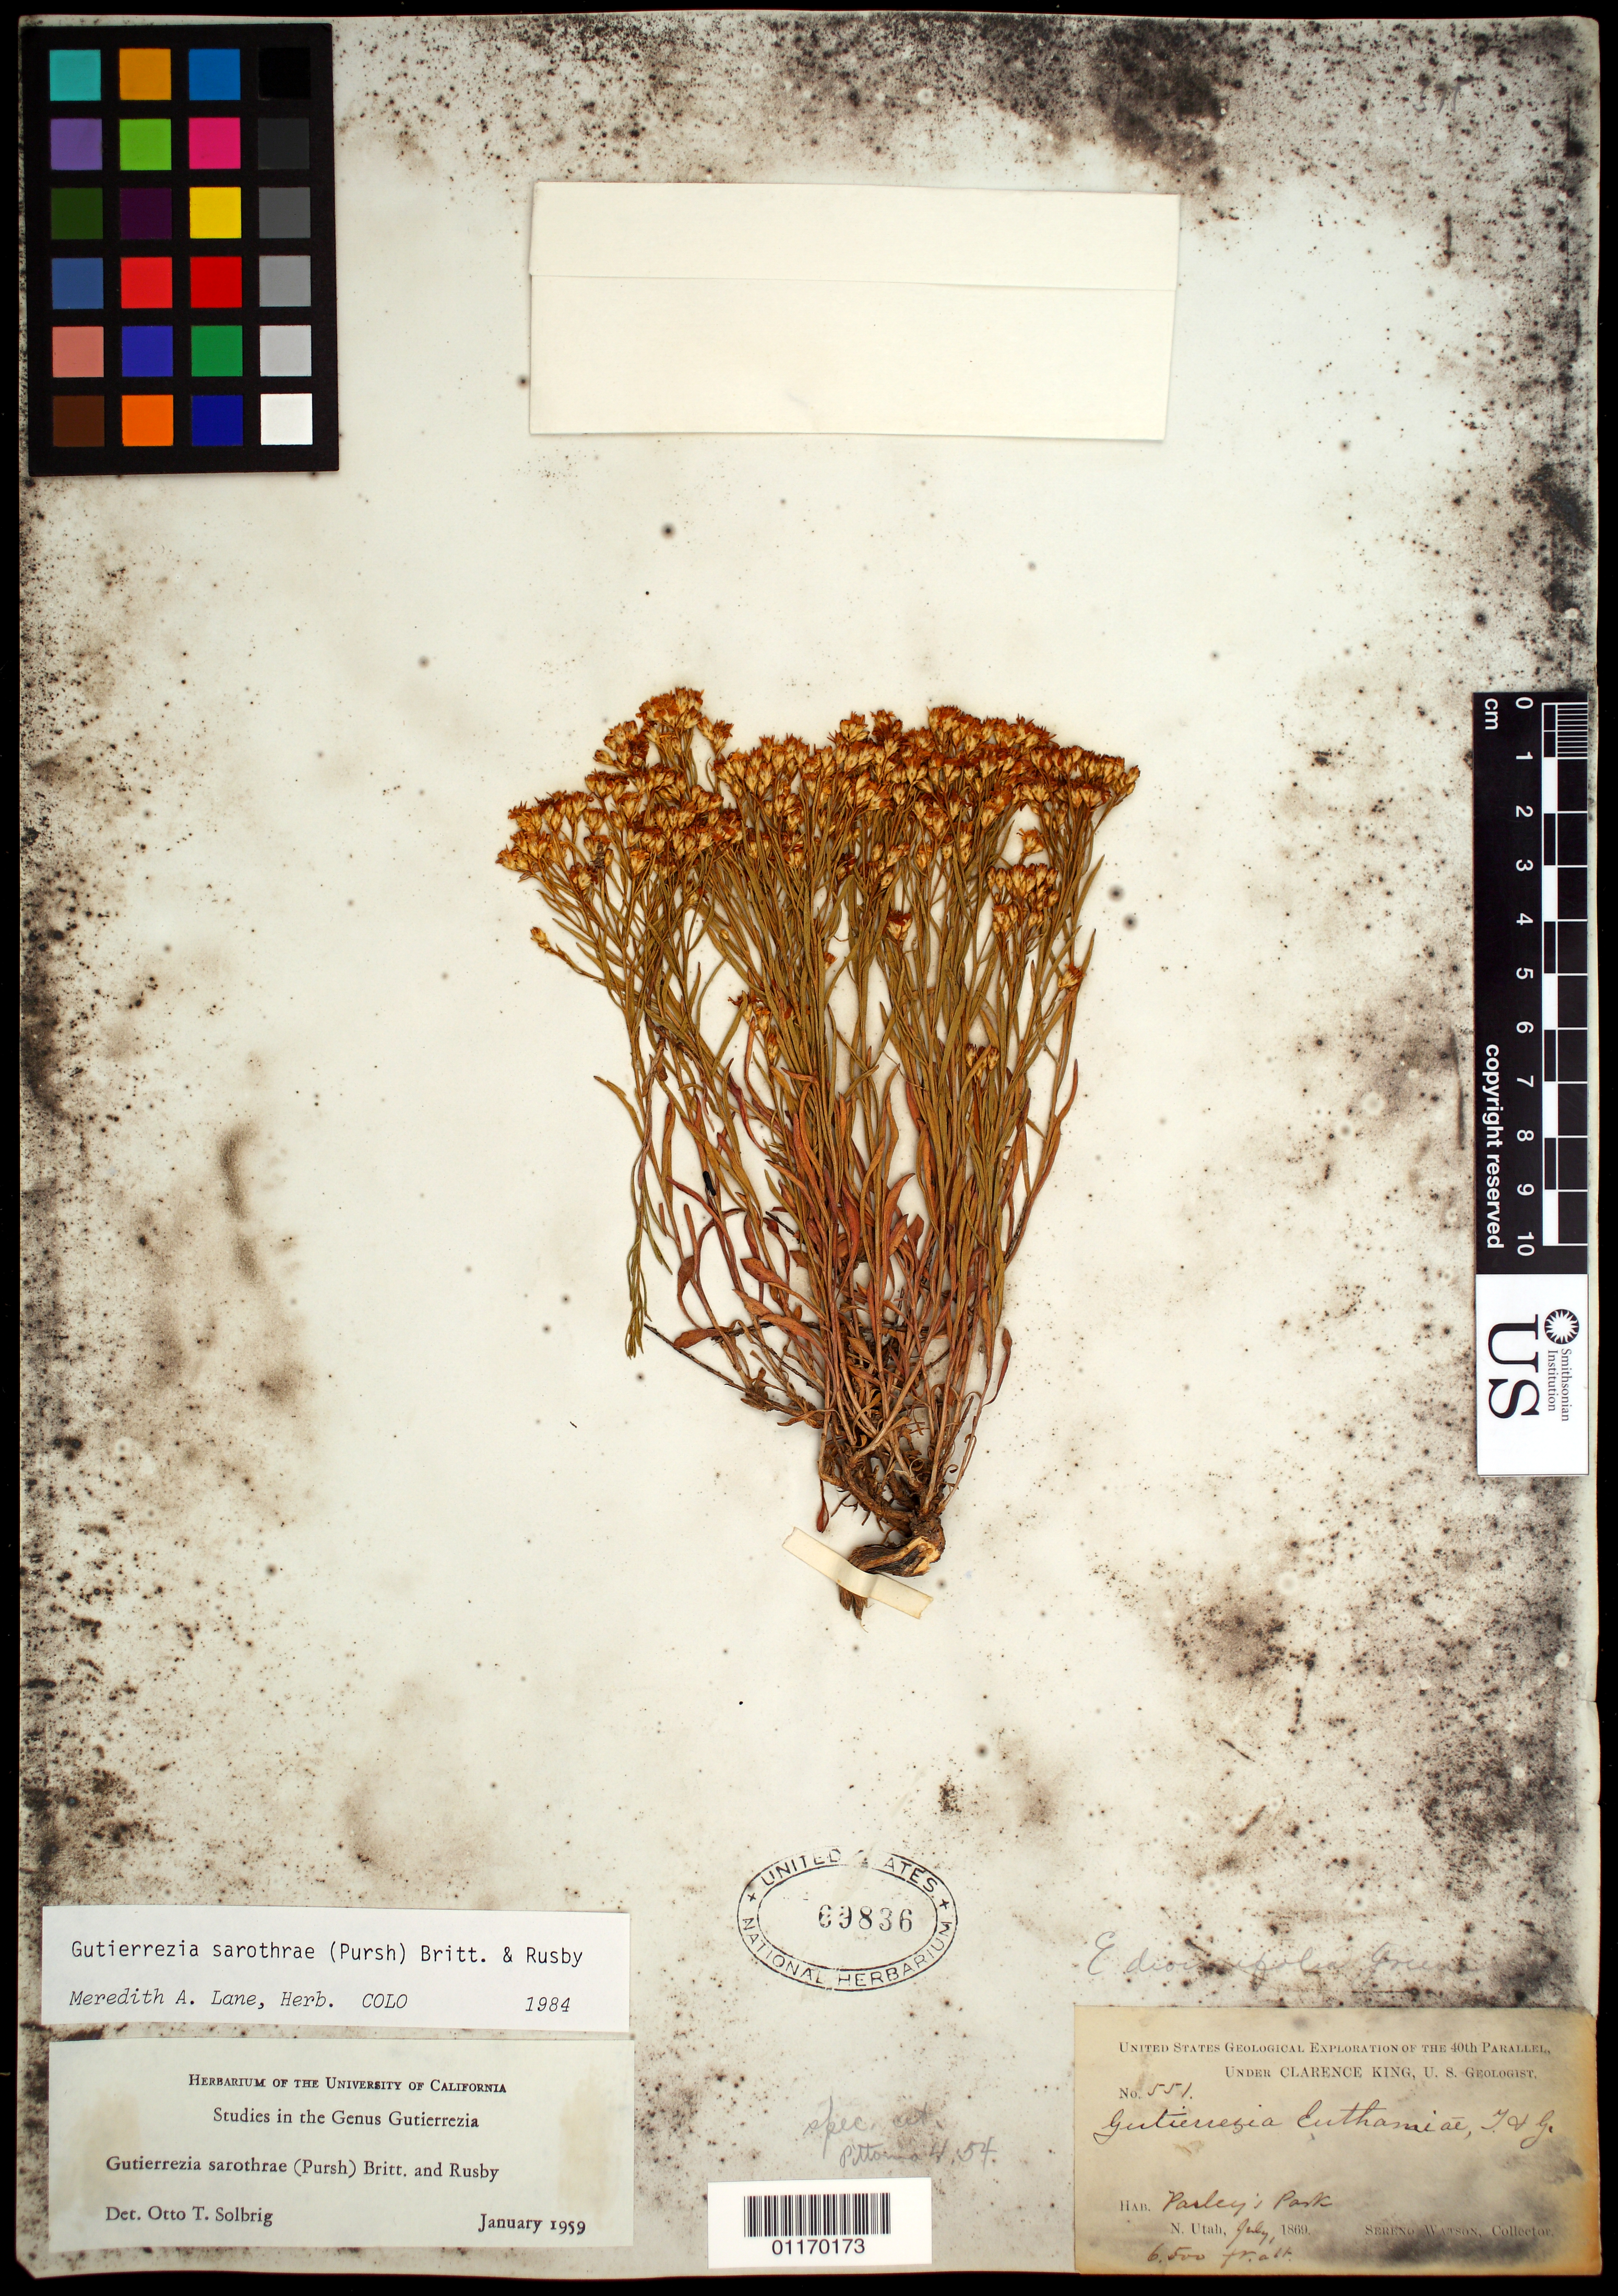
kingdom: Plantae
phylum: Tracheophyta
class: Magnoliopsida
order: Asterales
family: Asteraceae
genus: Gutierrezia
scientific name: Gutierrezia sarothrae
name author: (Pursh) Britton & Rusby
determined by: Lane, M. A.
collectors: S. Watson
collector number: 551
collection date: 1869-07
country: United States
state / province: Utah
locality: Parley's Park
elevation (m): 1981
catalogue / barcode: US 69836